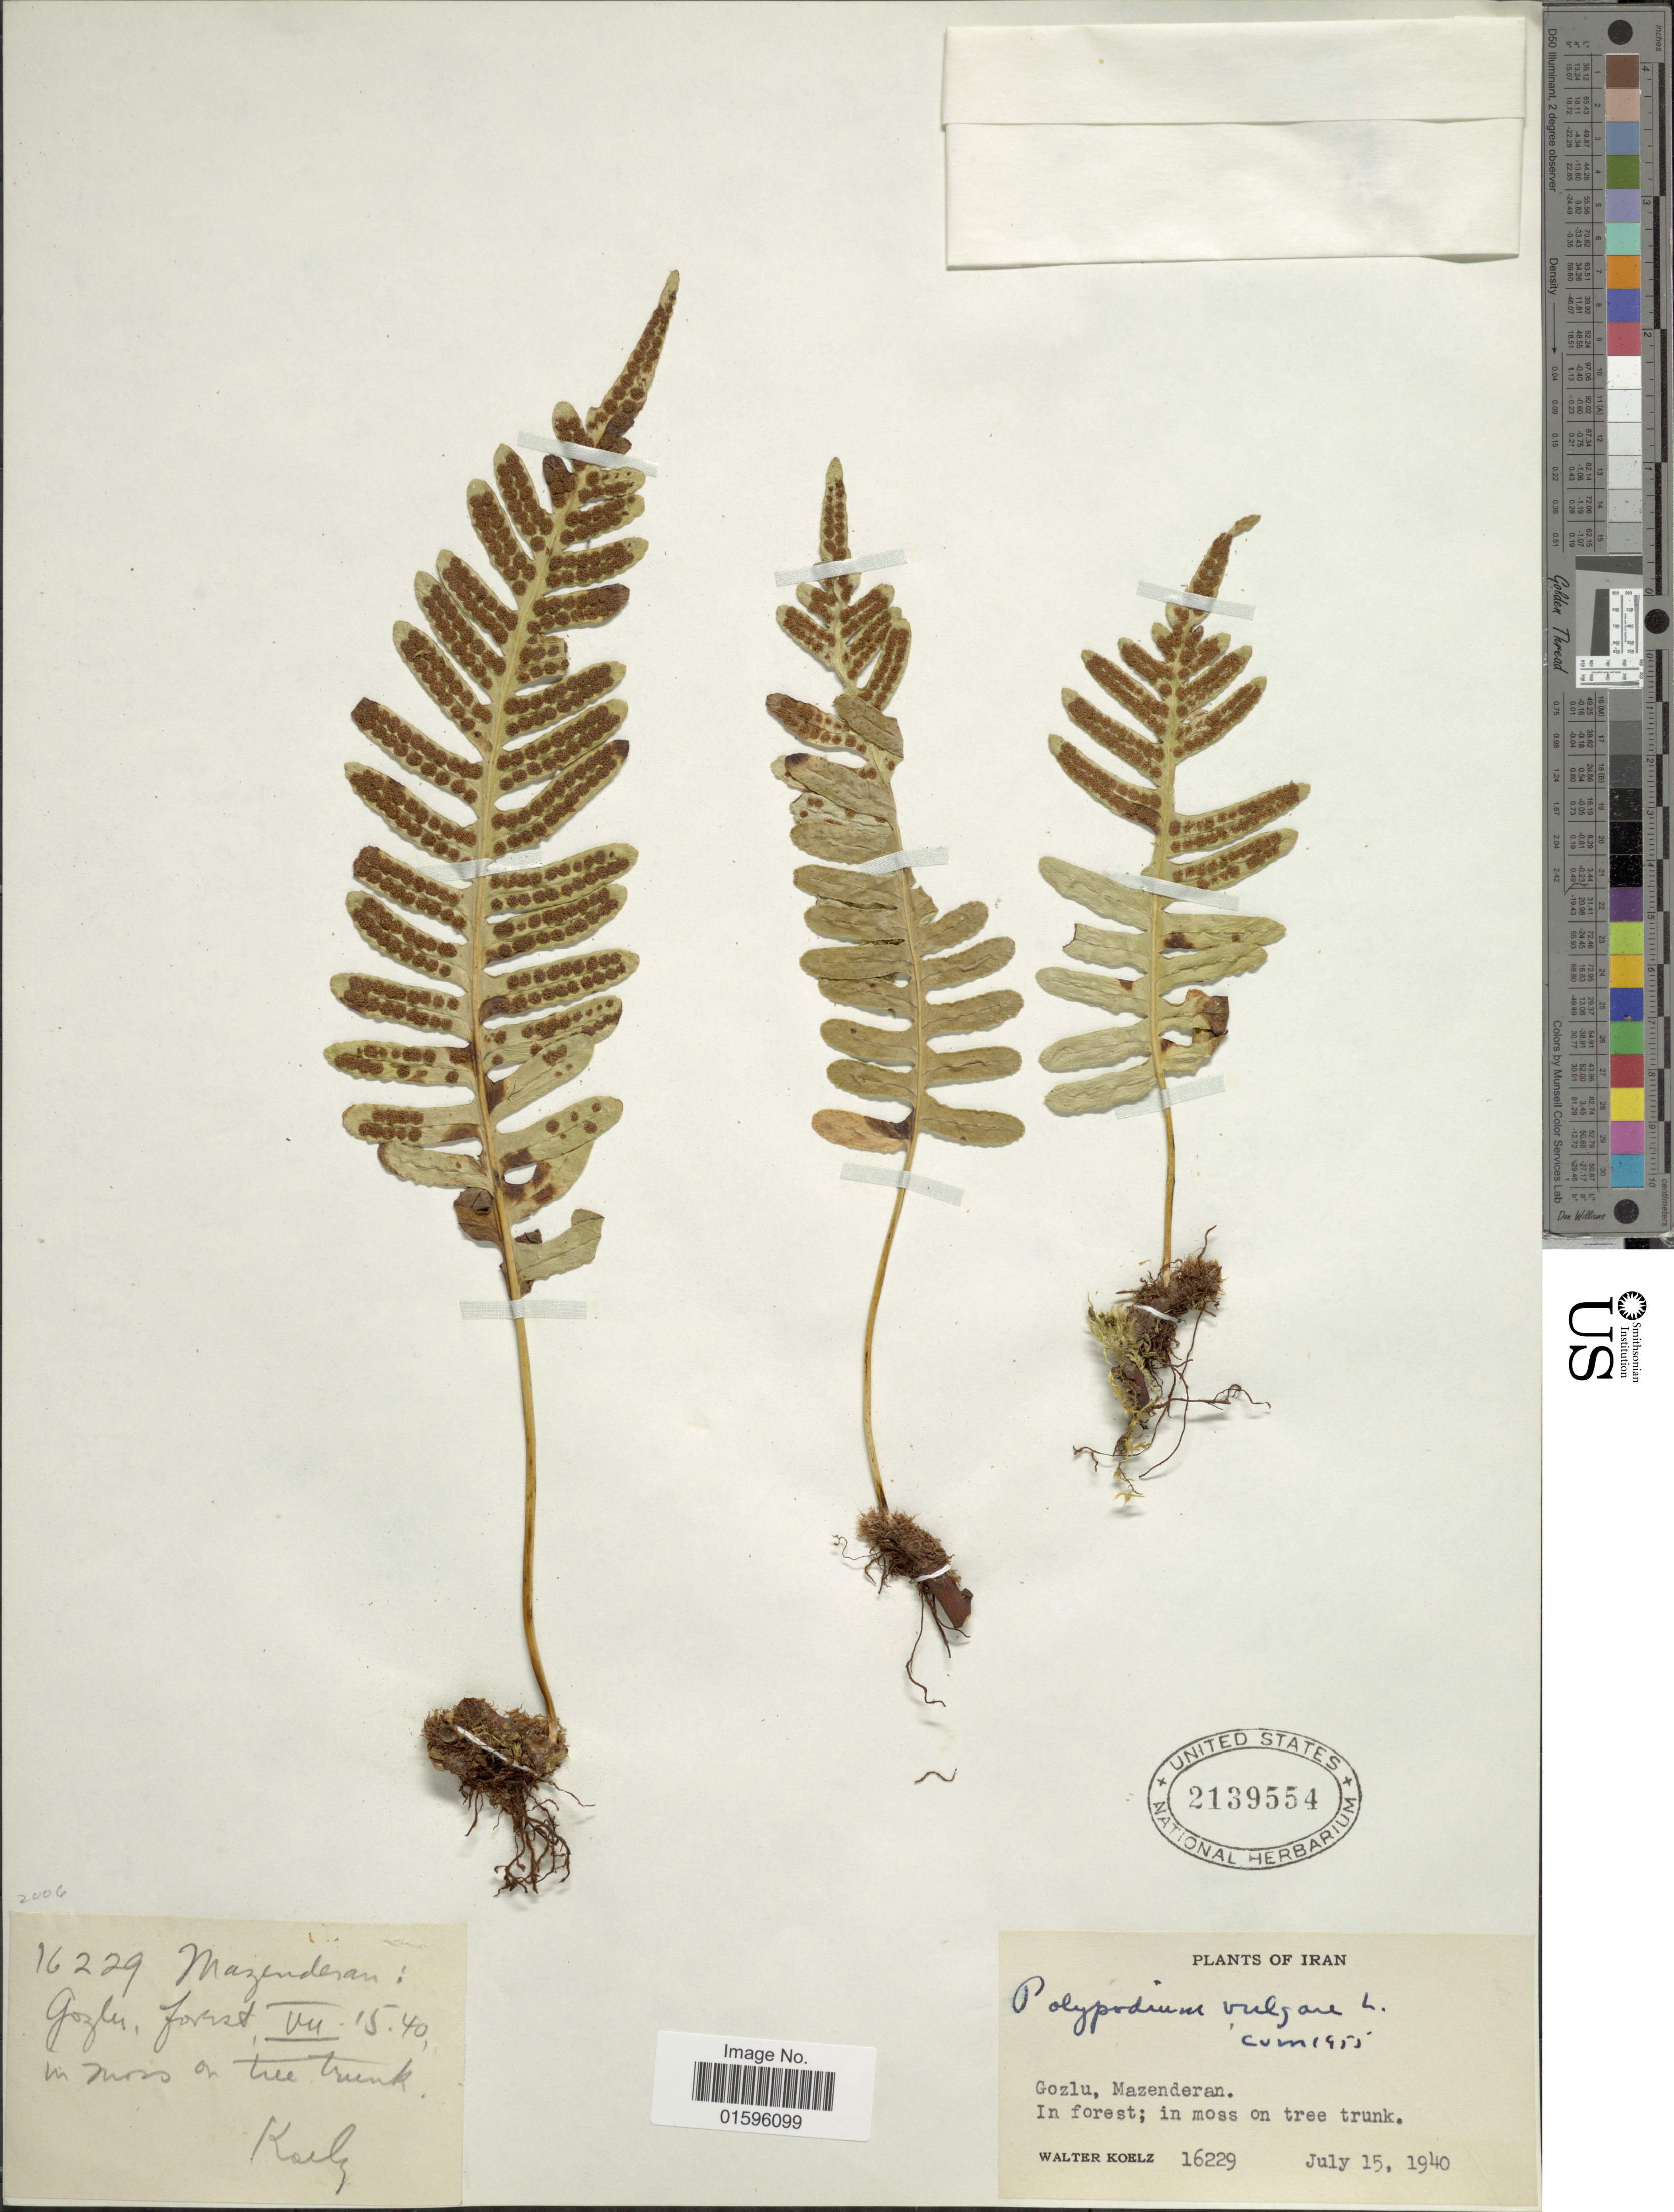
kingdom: Plantae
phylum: Tracheophyta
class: Polypodiopsida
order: Polypodiales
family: Polypodiaceae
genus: Polypodium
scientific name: Polypodium vulgare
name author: L.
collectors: W. N. Koelz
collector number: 16229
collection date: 1940-07-15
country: Iran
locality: Gozlu, Mazenderan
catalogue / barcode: US 2139554